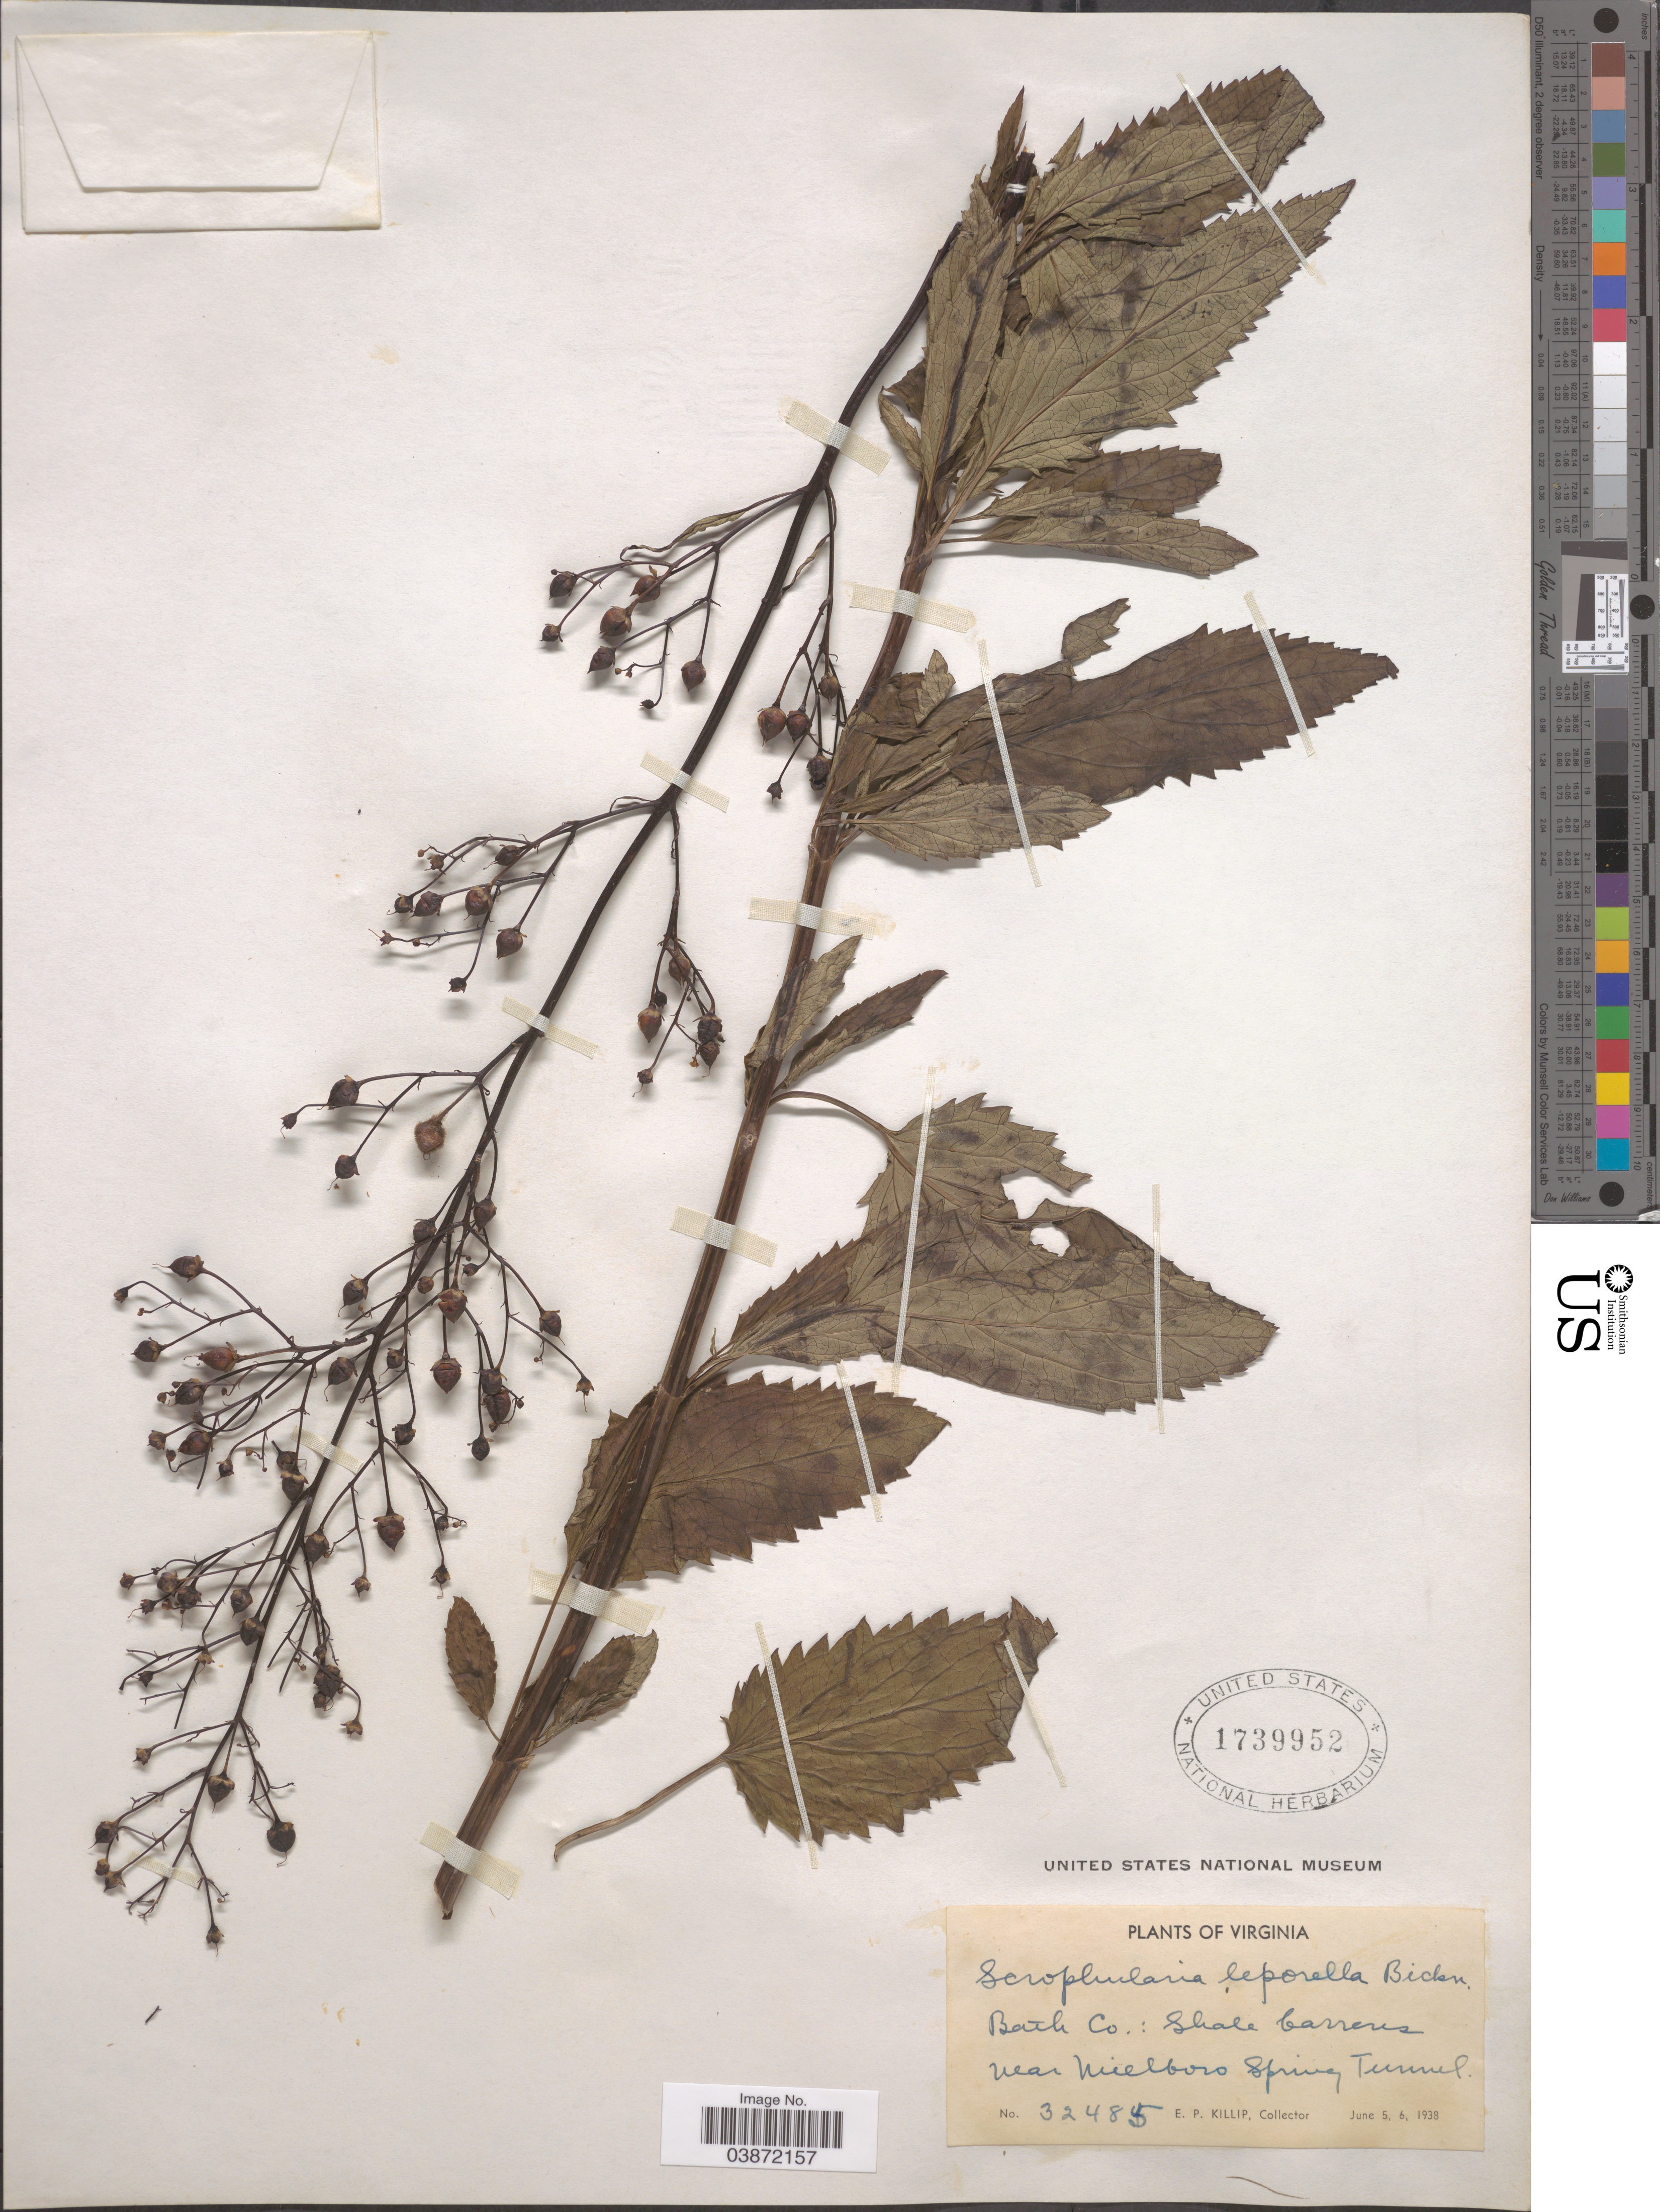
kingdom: Plantae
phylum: Tracheophyta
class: Magnoliopsida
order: Lamiales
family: Scrophulariaceae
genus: Scrophularia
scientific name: Scrophularia sp.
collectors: E. P. Killip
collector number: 32485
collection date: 1938-06-05/1938-06-06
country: United States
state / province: Virginia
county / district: Bath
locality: Bath Co.: Shale barrens near Millboro Spring Tunnel.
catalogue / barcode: US 1739952